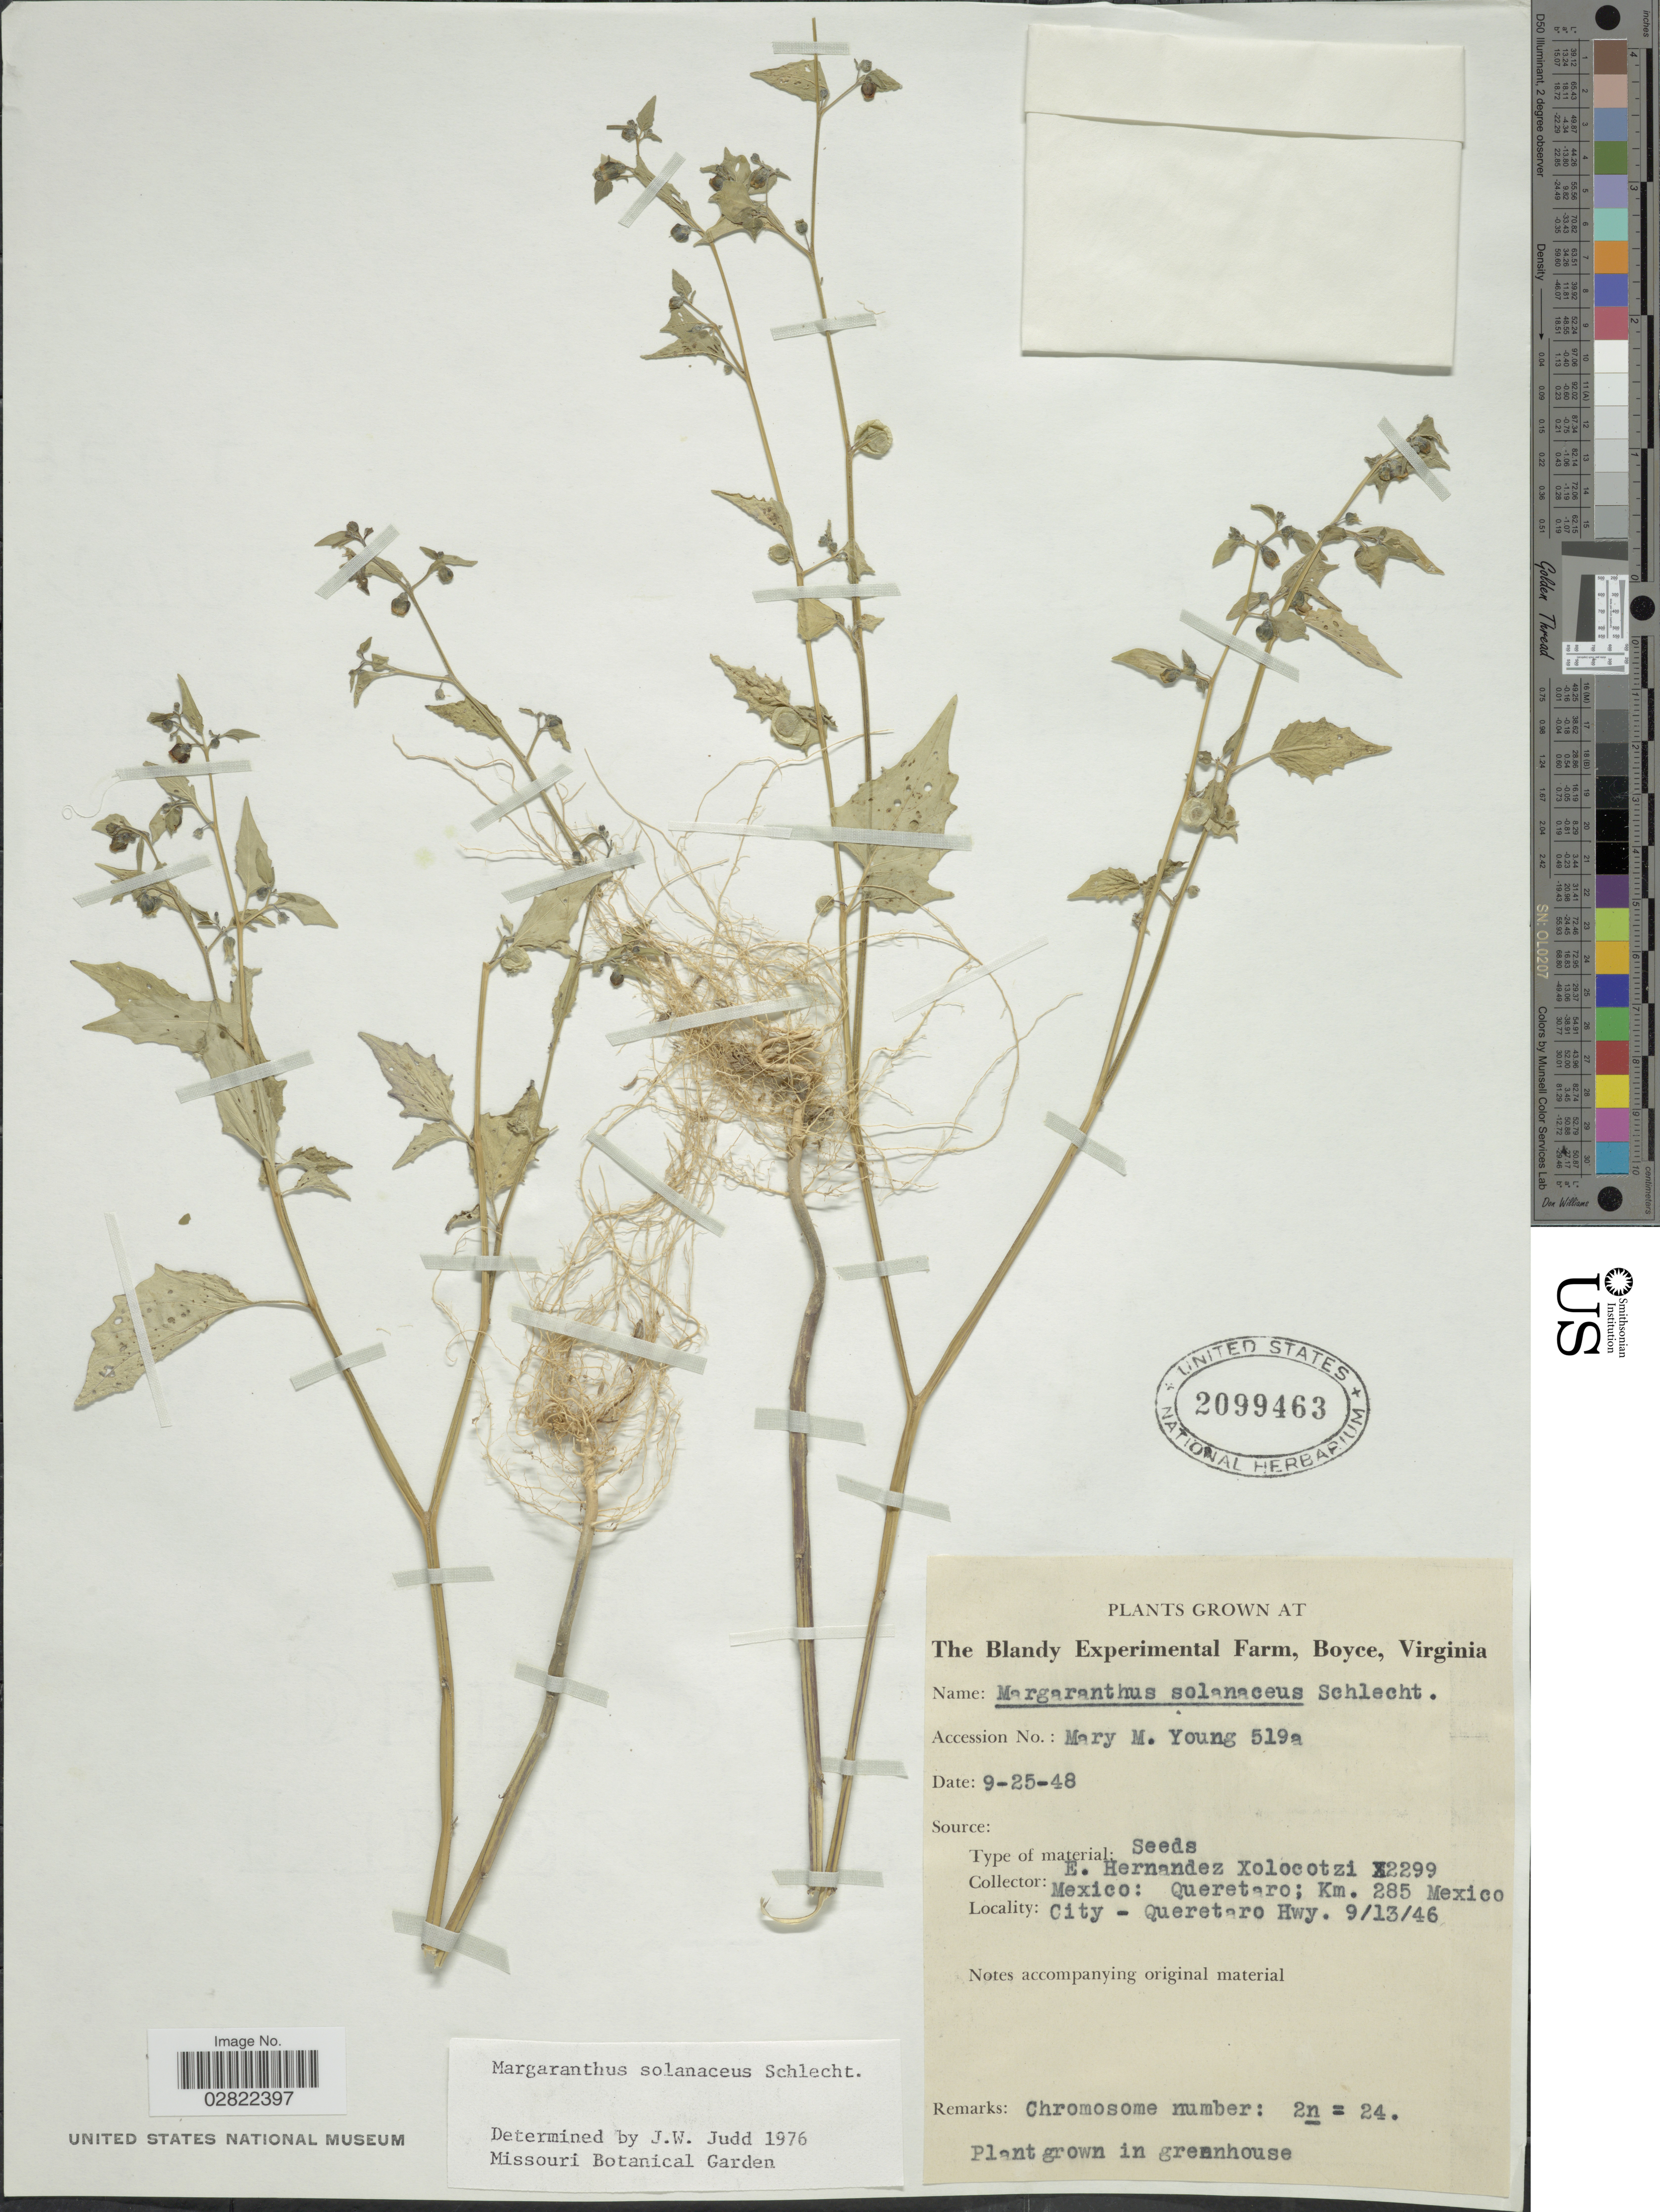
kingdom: Plantae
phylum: Tracheophyta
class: Magnoliopsida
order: Solanales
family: Solanaceae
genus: Margaranthus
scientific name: Margaranthus solanaceus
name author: Schltdl.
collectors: E. I. Hernández-X.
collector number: X2299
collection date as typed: Transcribed d/m/y: 13/9/46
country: Mexico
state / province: Querétaro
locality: City - Queretaro Hwy.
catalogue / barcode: US 2099463